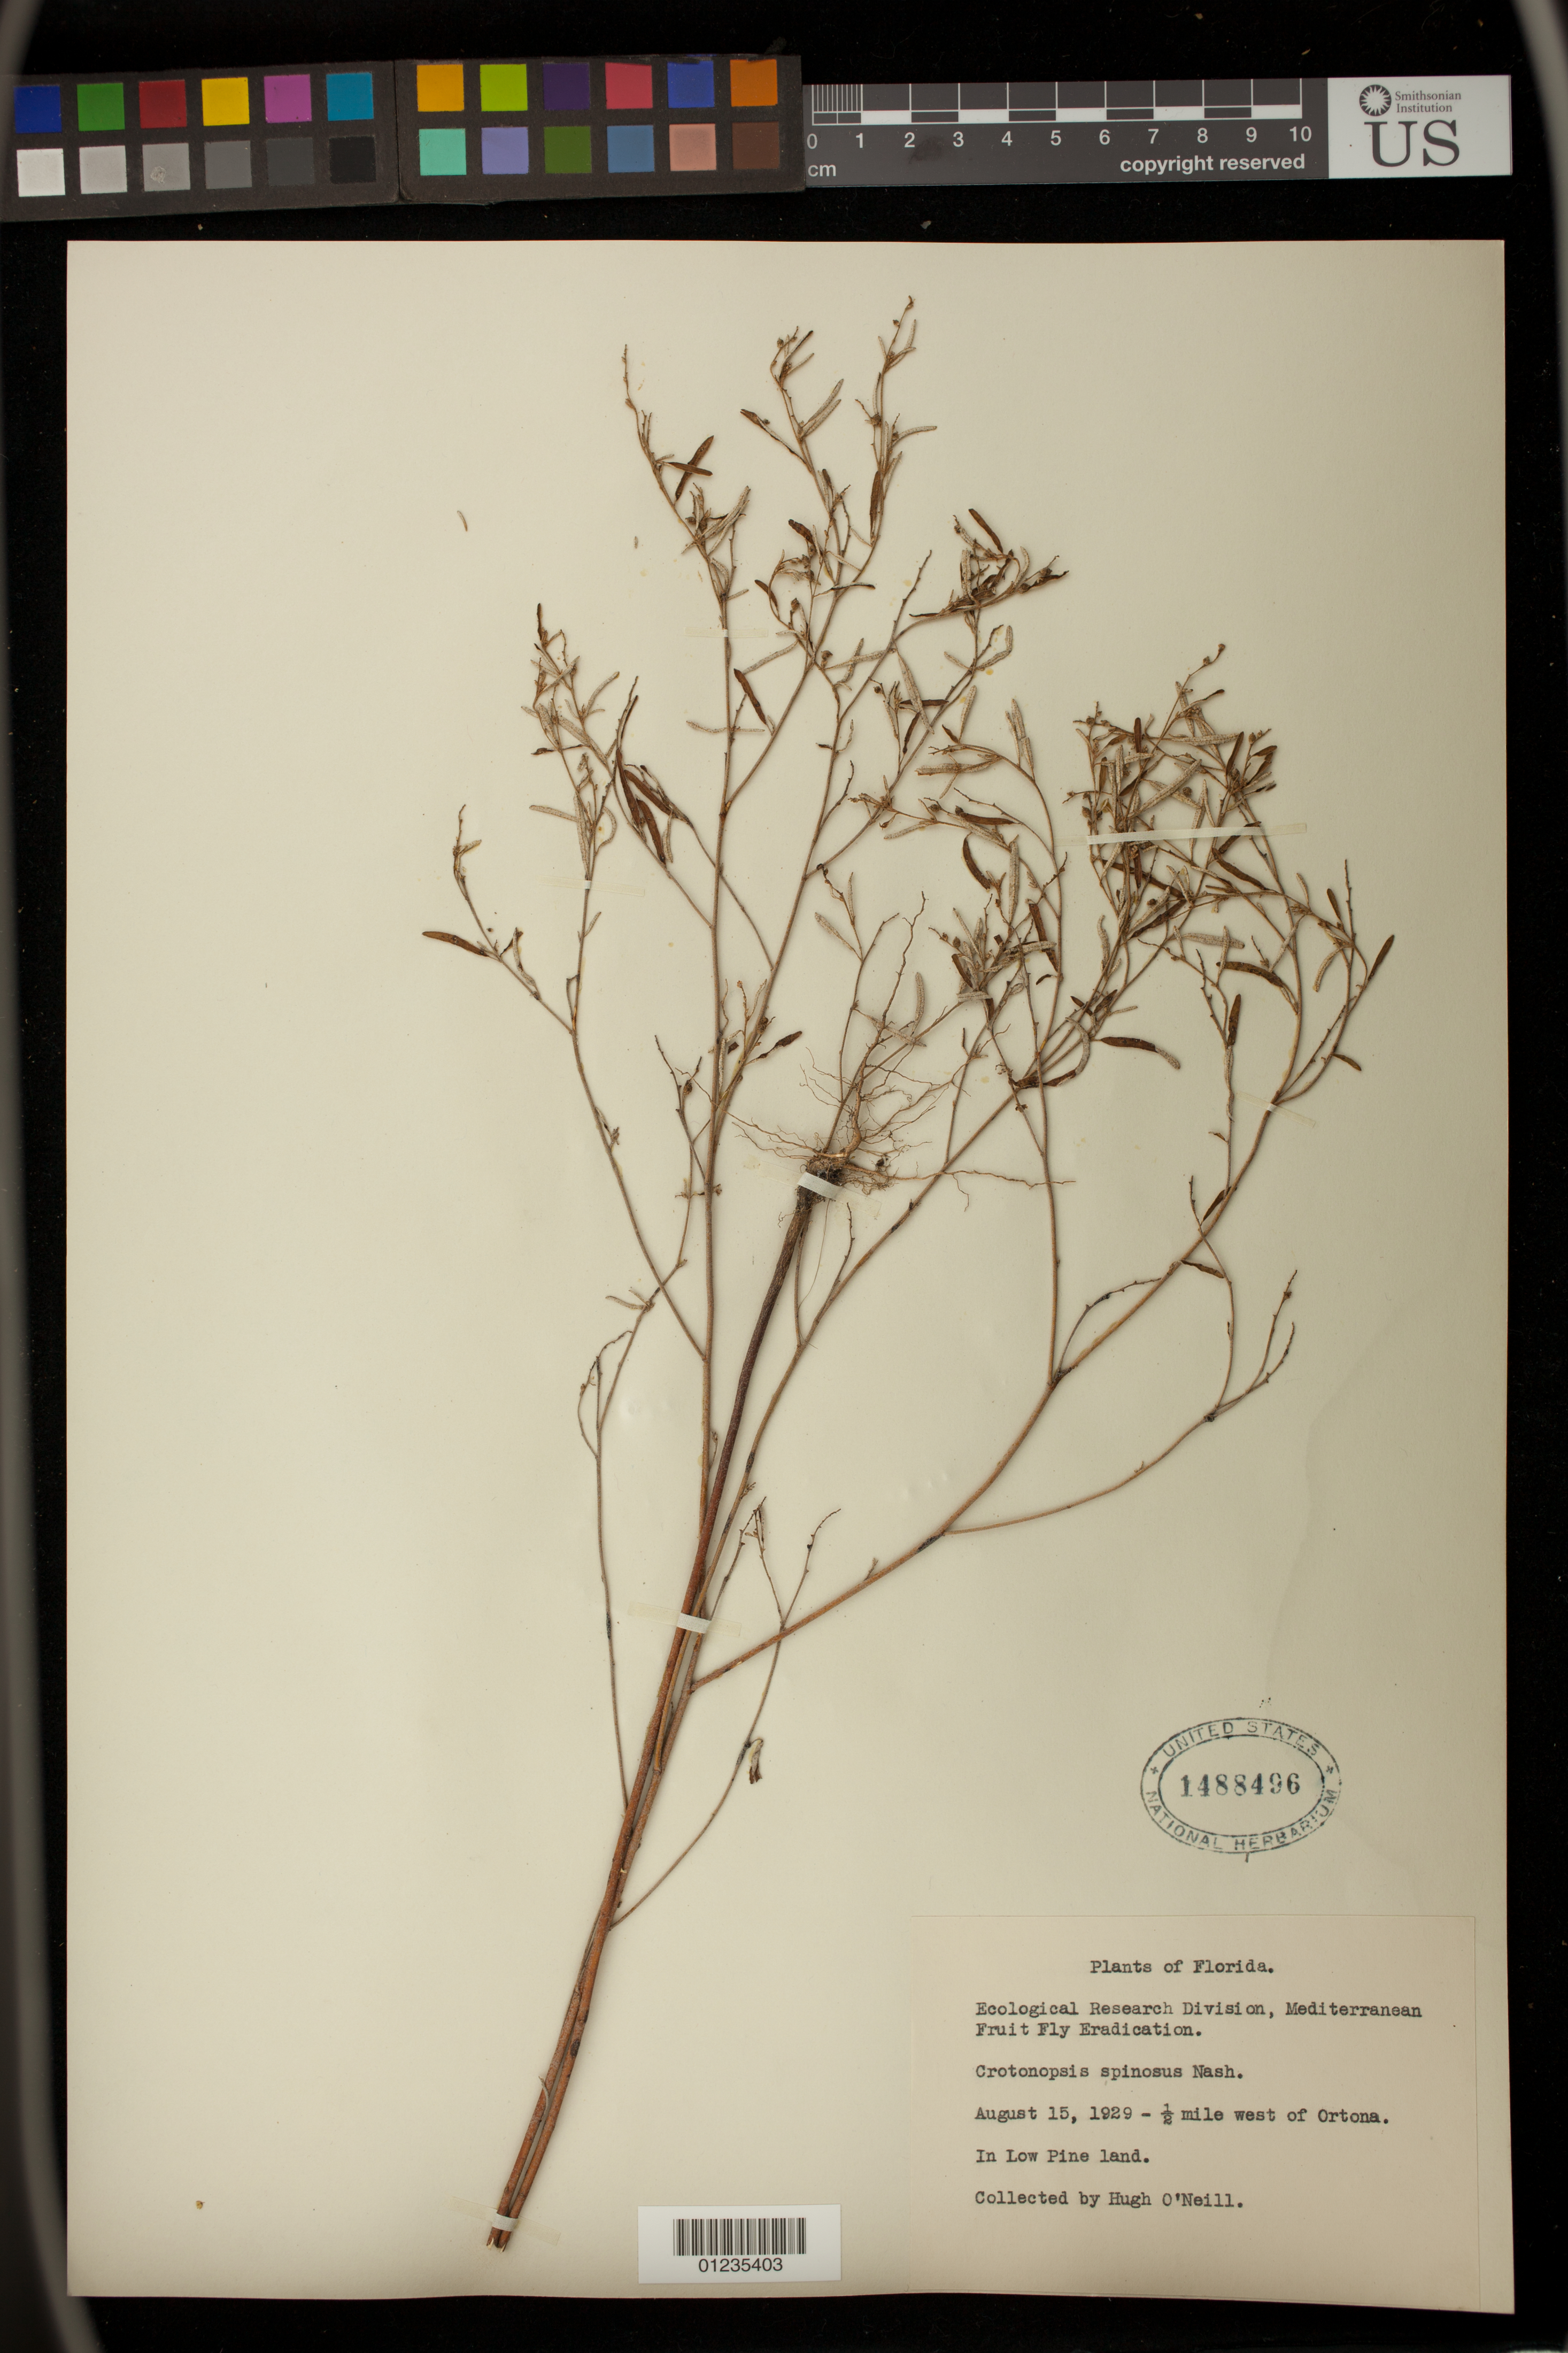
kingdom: Plantae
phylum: Tracheophyta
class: Magnoliopsida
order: Malpighiales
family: Euphorbiaceae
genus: Crotonopsis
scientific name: Crotonopsis linearis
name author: Michx.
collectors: H. O'Neill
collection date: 1929-08-15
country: United States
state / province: Florida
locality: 1/2 mile west of Ortona. In Low Pine land.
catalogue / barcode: US 1488496